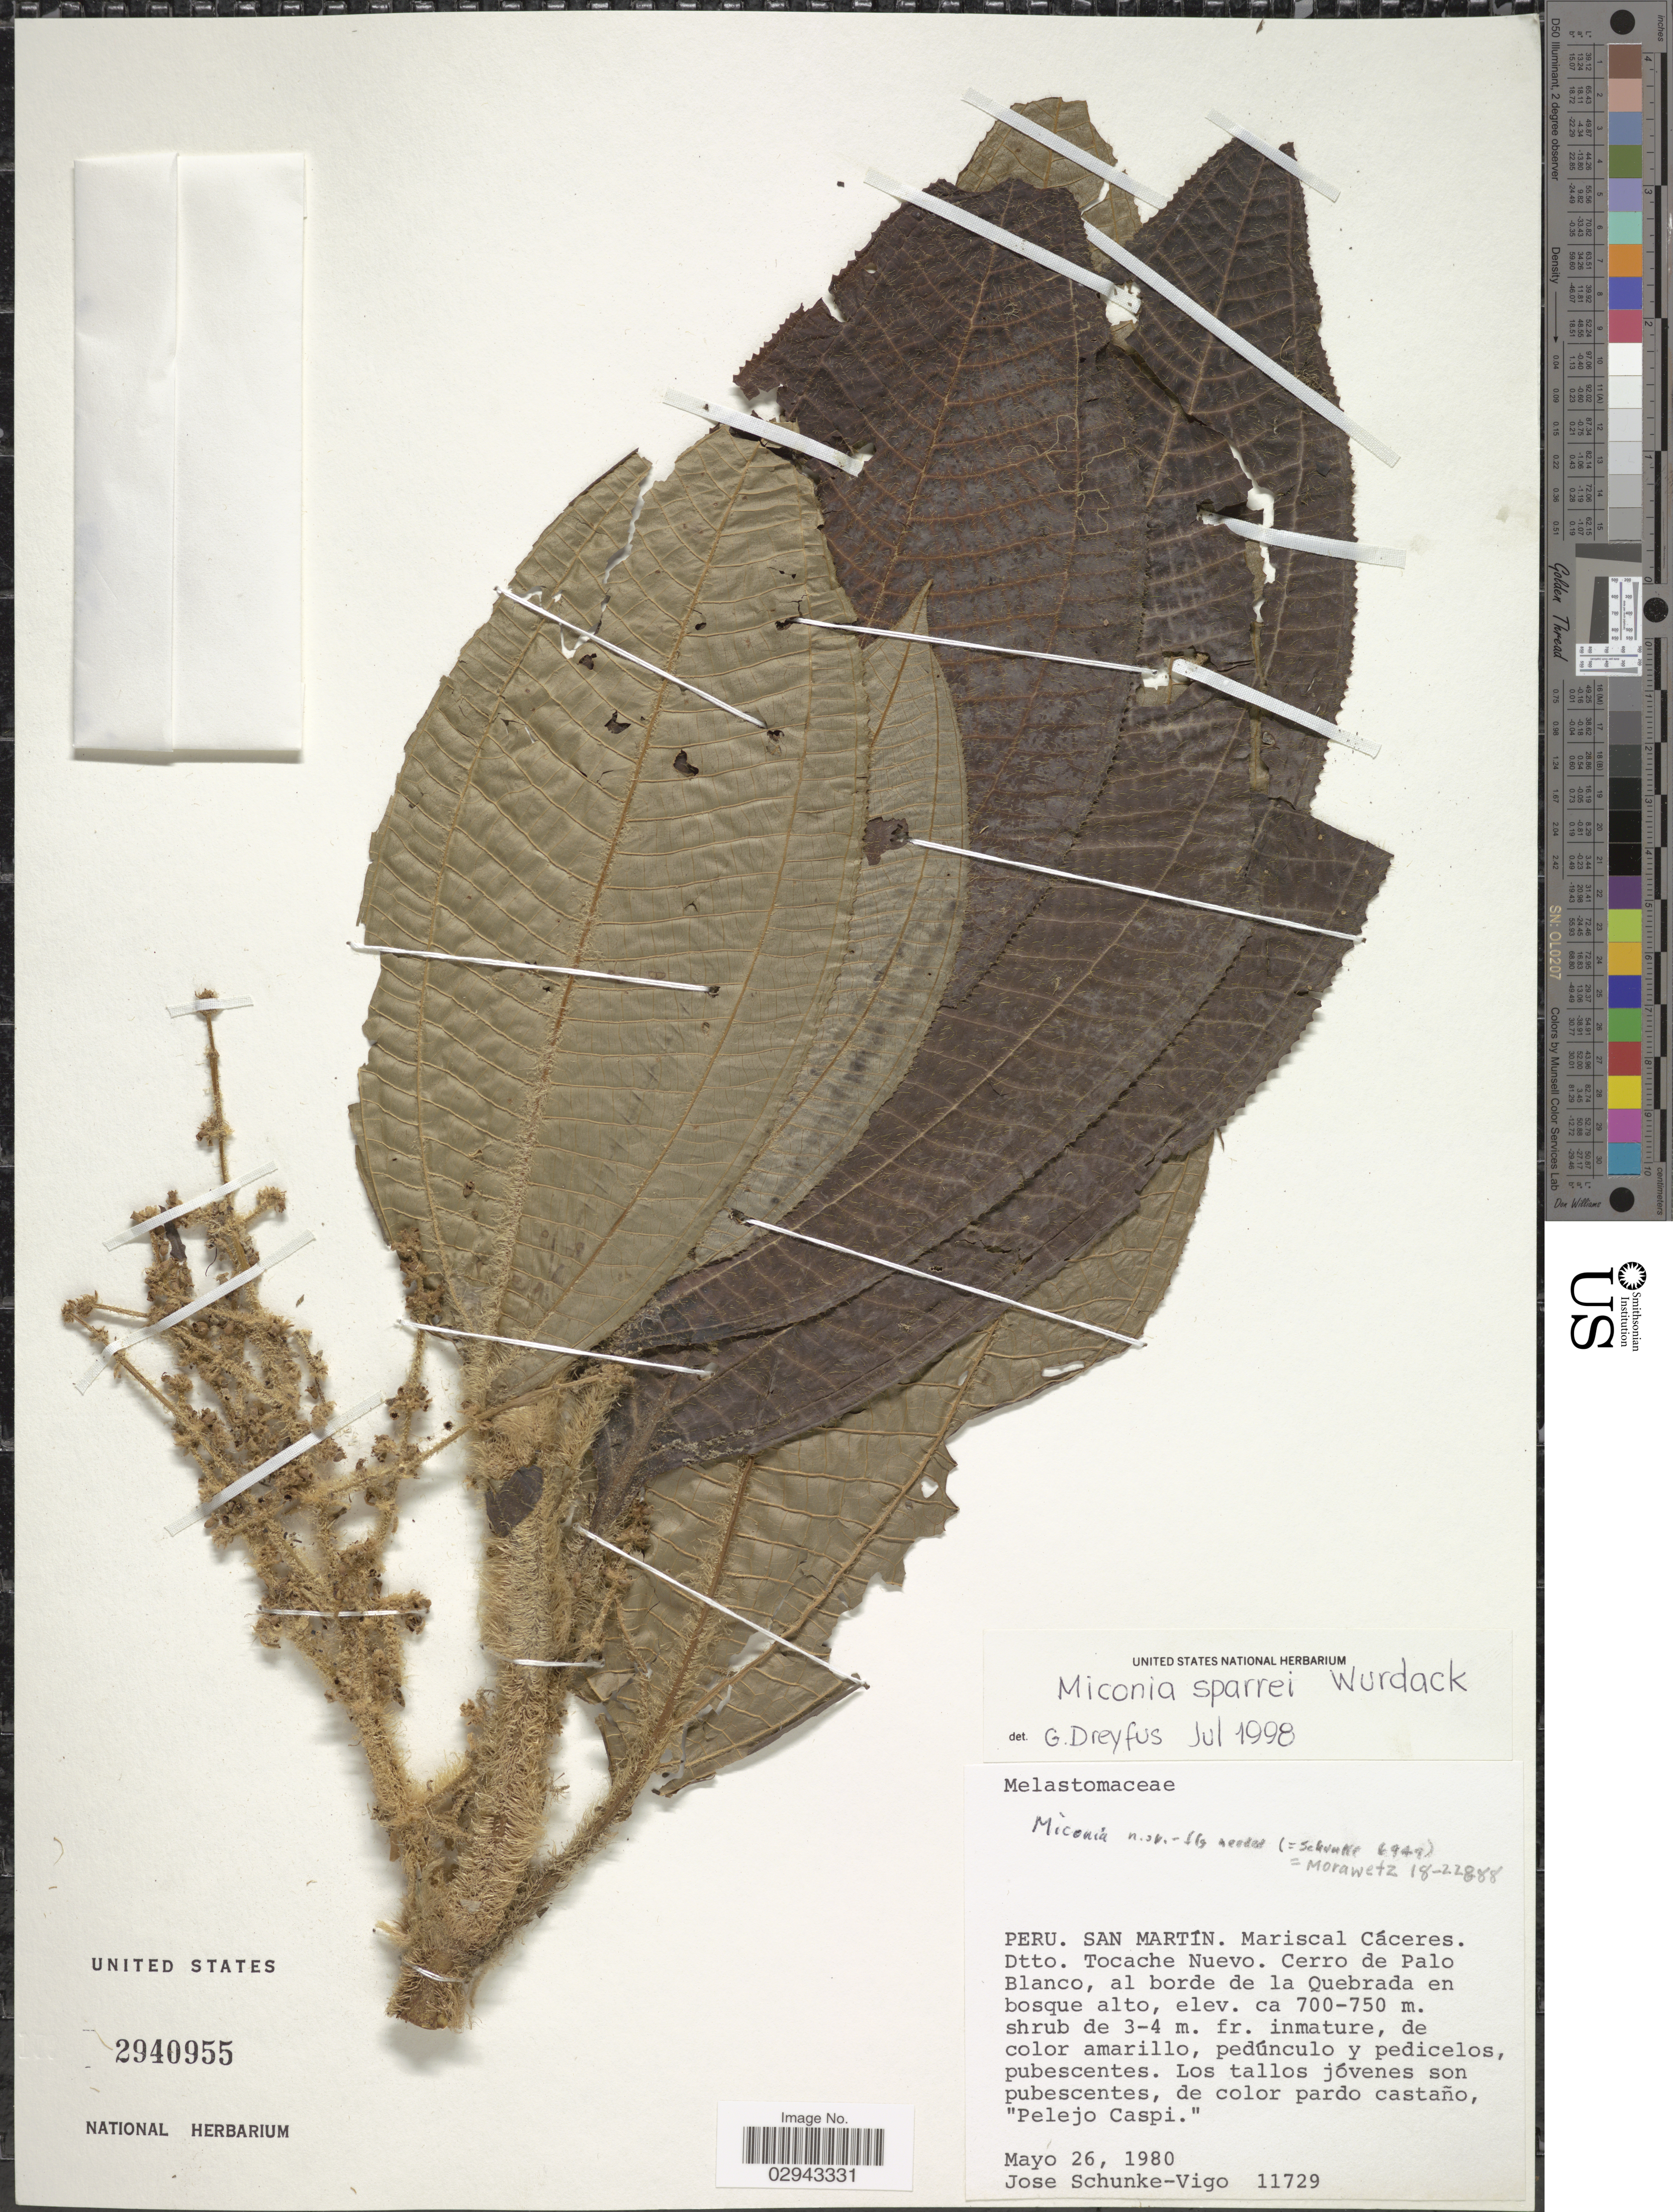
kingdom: Plantae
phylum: Tracheophyta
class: Magnoliopsida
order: Myrtales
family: Melastomataceae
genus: Miconia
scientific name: Miconia sparrei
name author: Wurdack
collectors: J. Schunke Vigo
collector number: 11729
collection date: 1980-05-26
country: Peru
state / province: San Martín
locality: Mariscal Cáceres. Dtto. Tocache Nuevo. Cerro de Palo Blanco, al borde de la Quebrada en bosque alto.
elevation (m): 700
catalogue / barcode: US 2940955